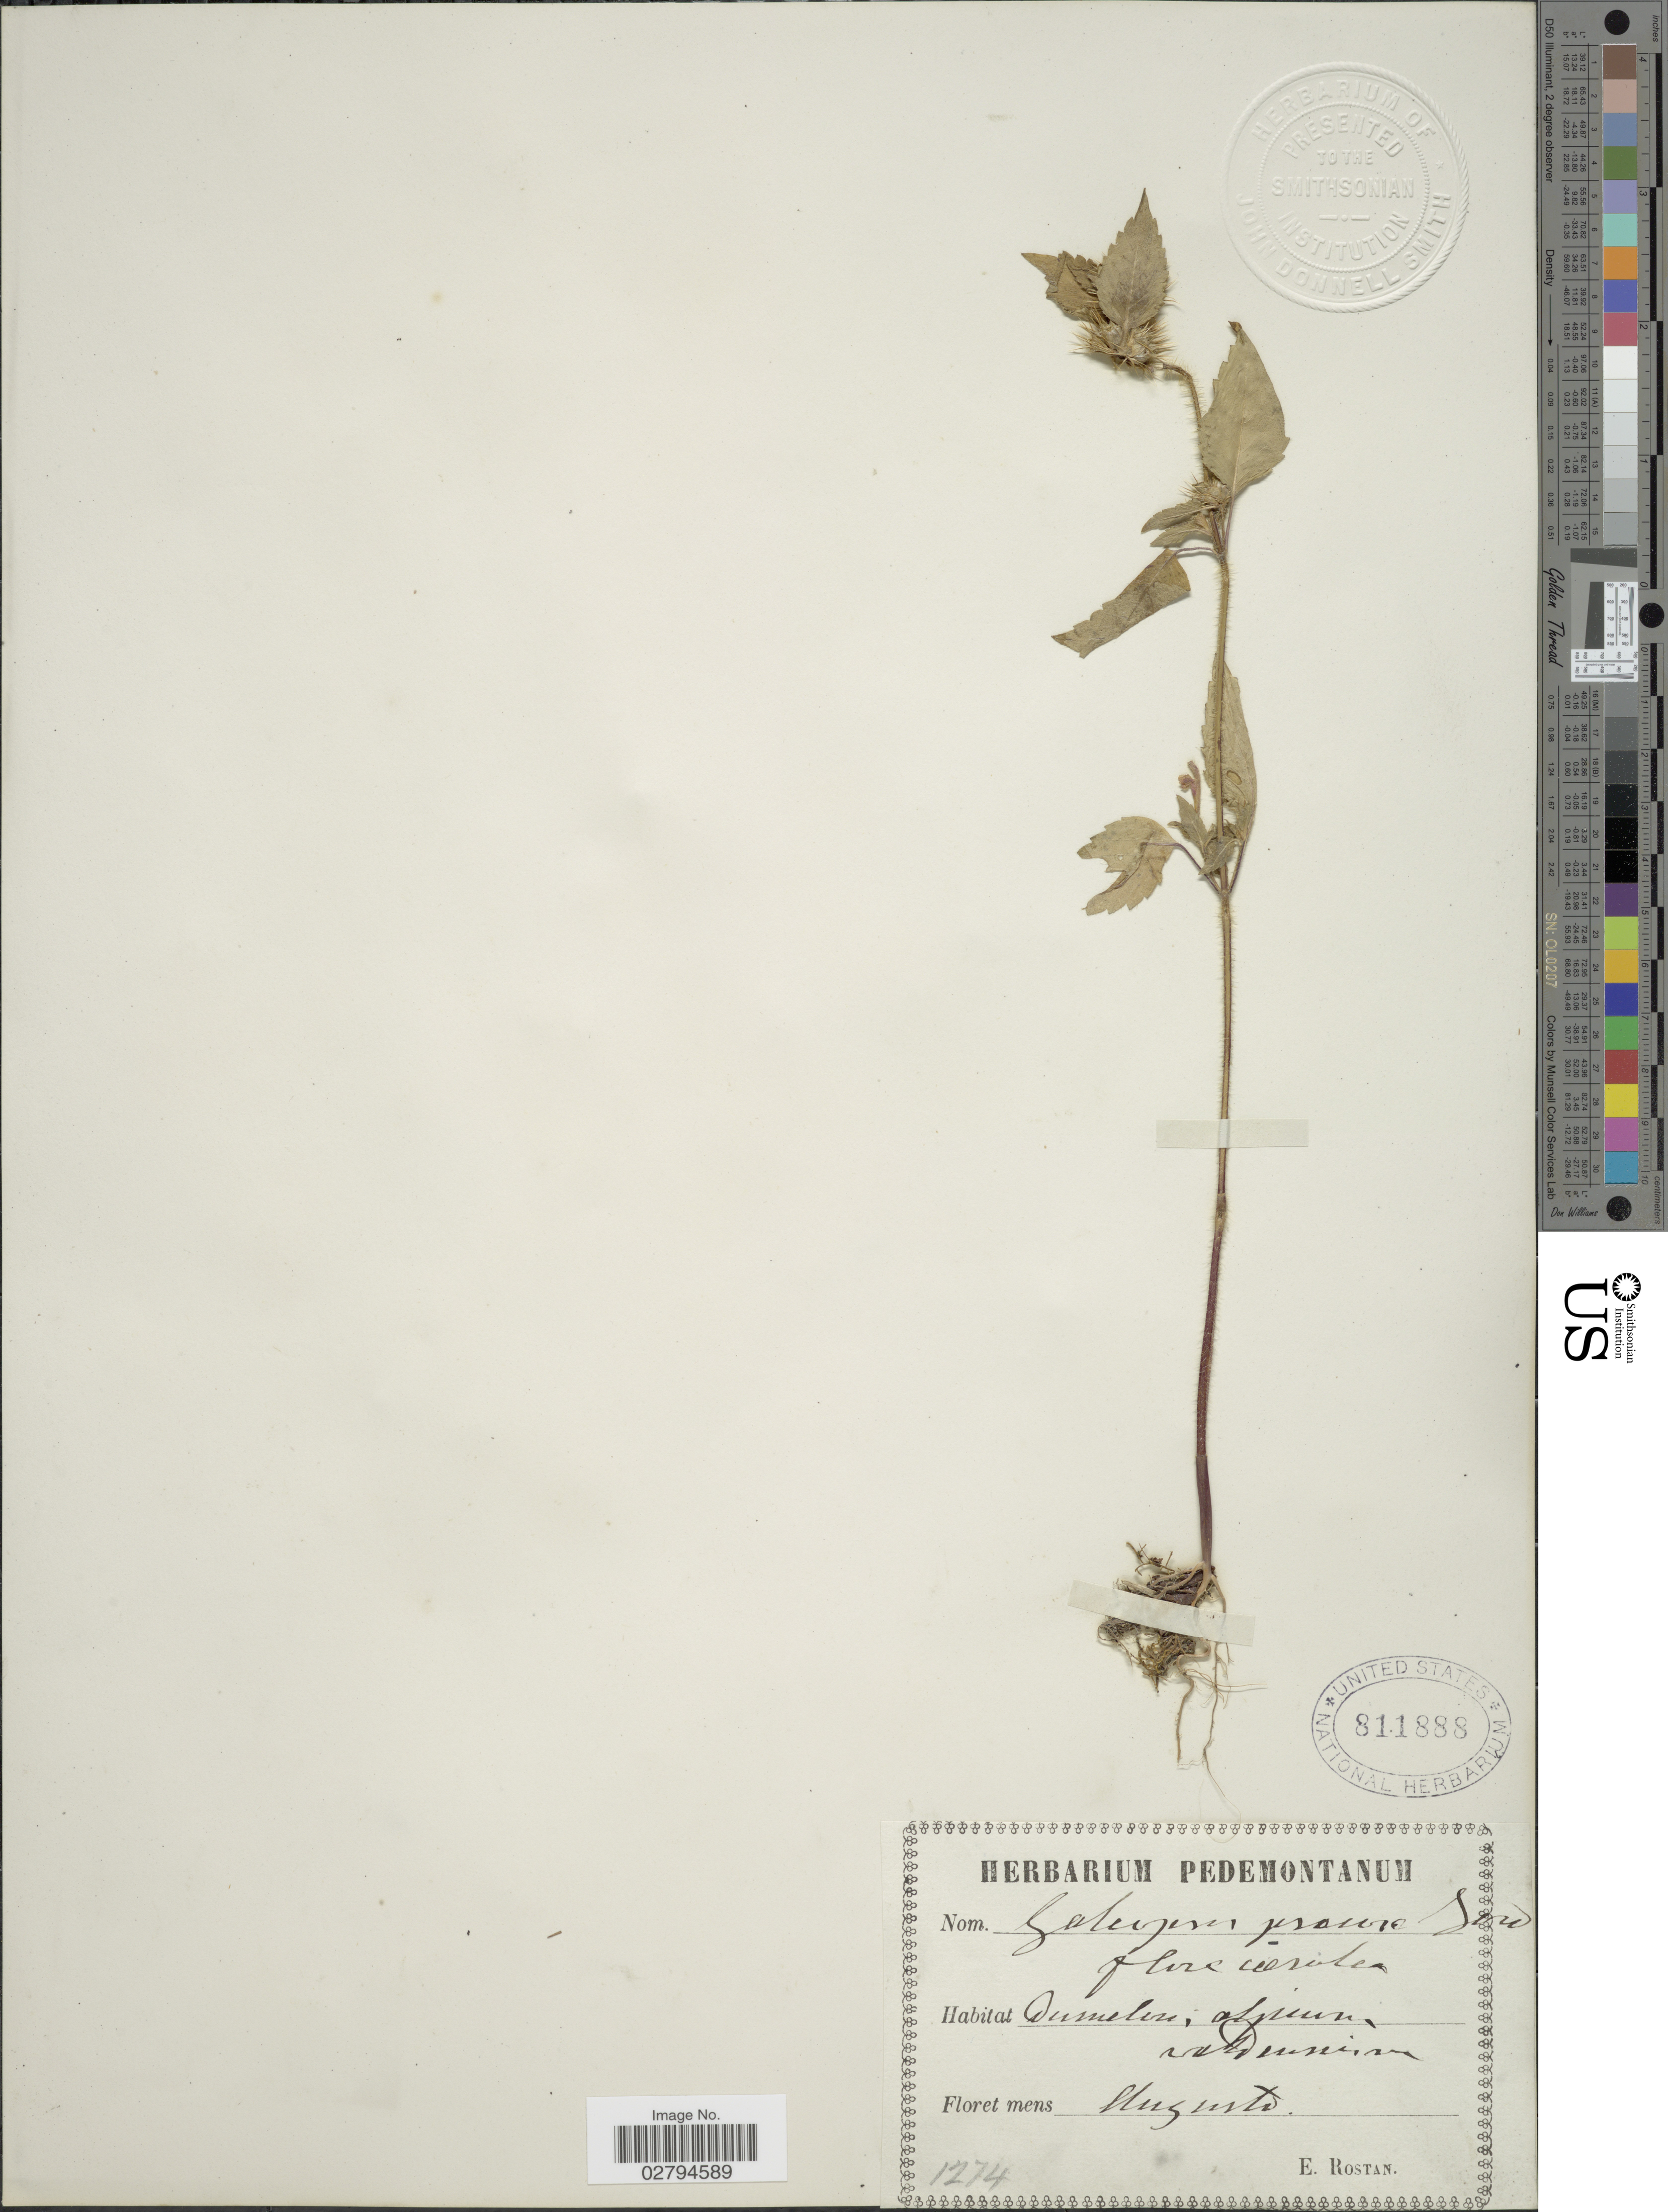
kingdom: Plantae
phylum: Tracheophyta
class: Magnoliopsida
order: Lamiales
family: Lamiaceae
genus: Galeopsis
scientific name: Galeopsis praecox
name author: Jord.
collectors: E. Rostan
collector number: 1274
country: Italy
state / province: Piedmont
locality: Durnelin [interpreted].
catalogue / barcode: US 811888